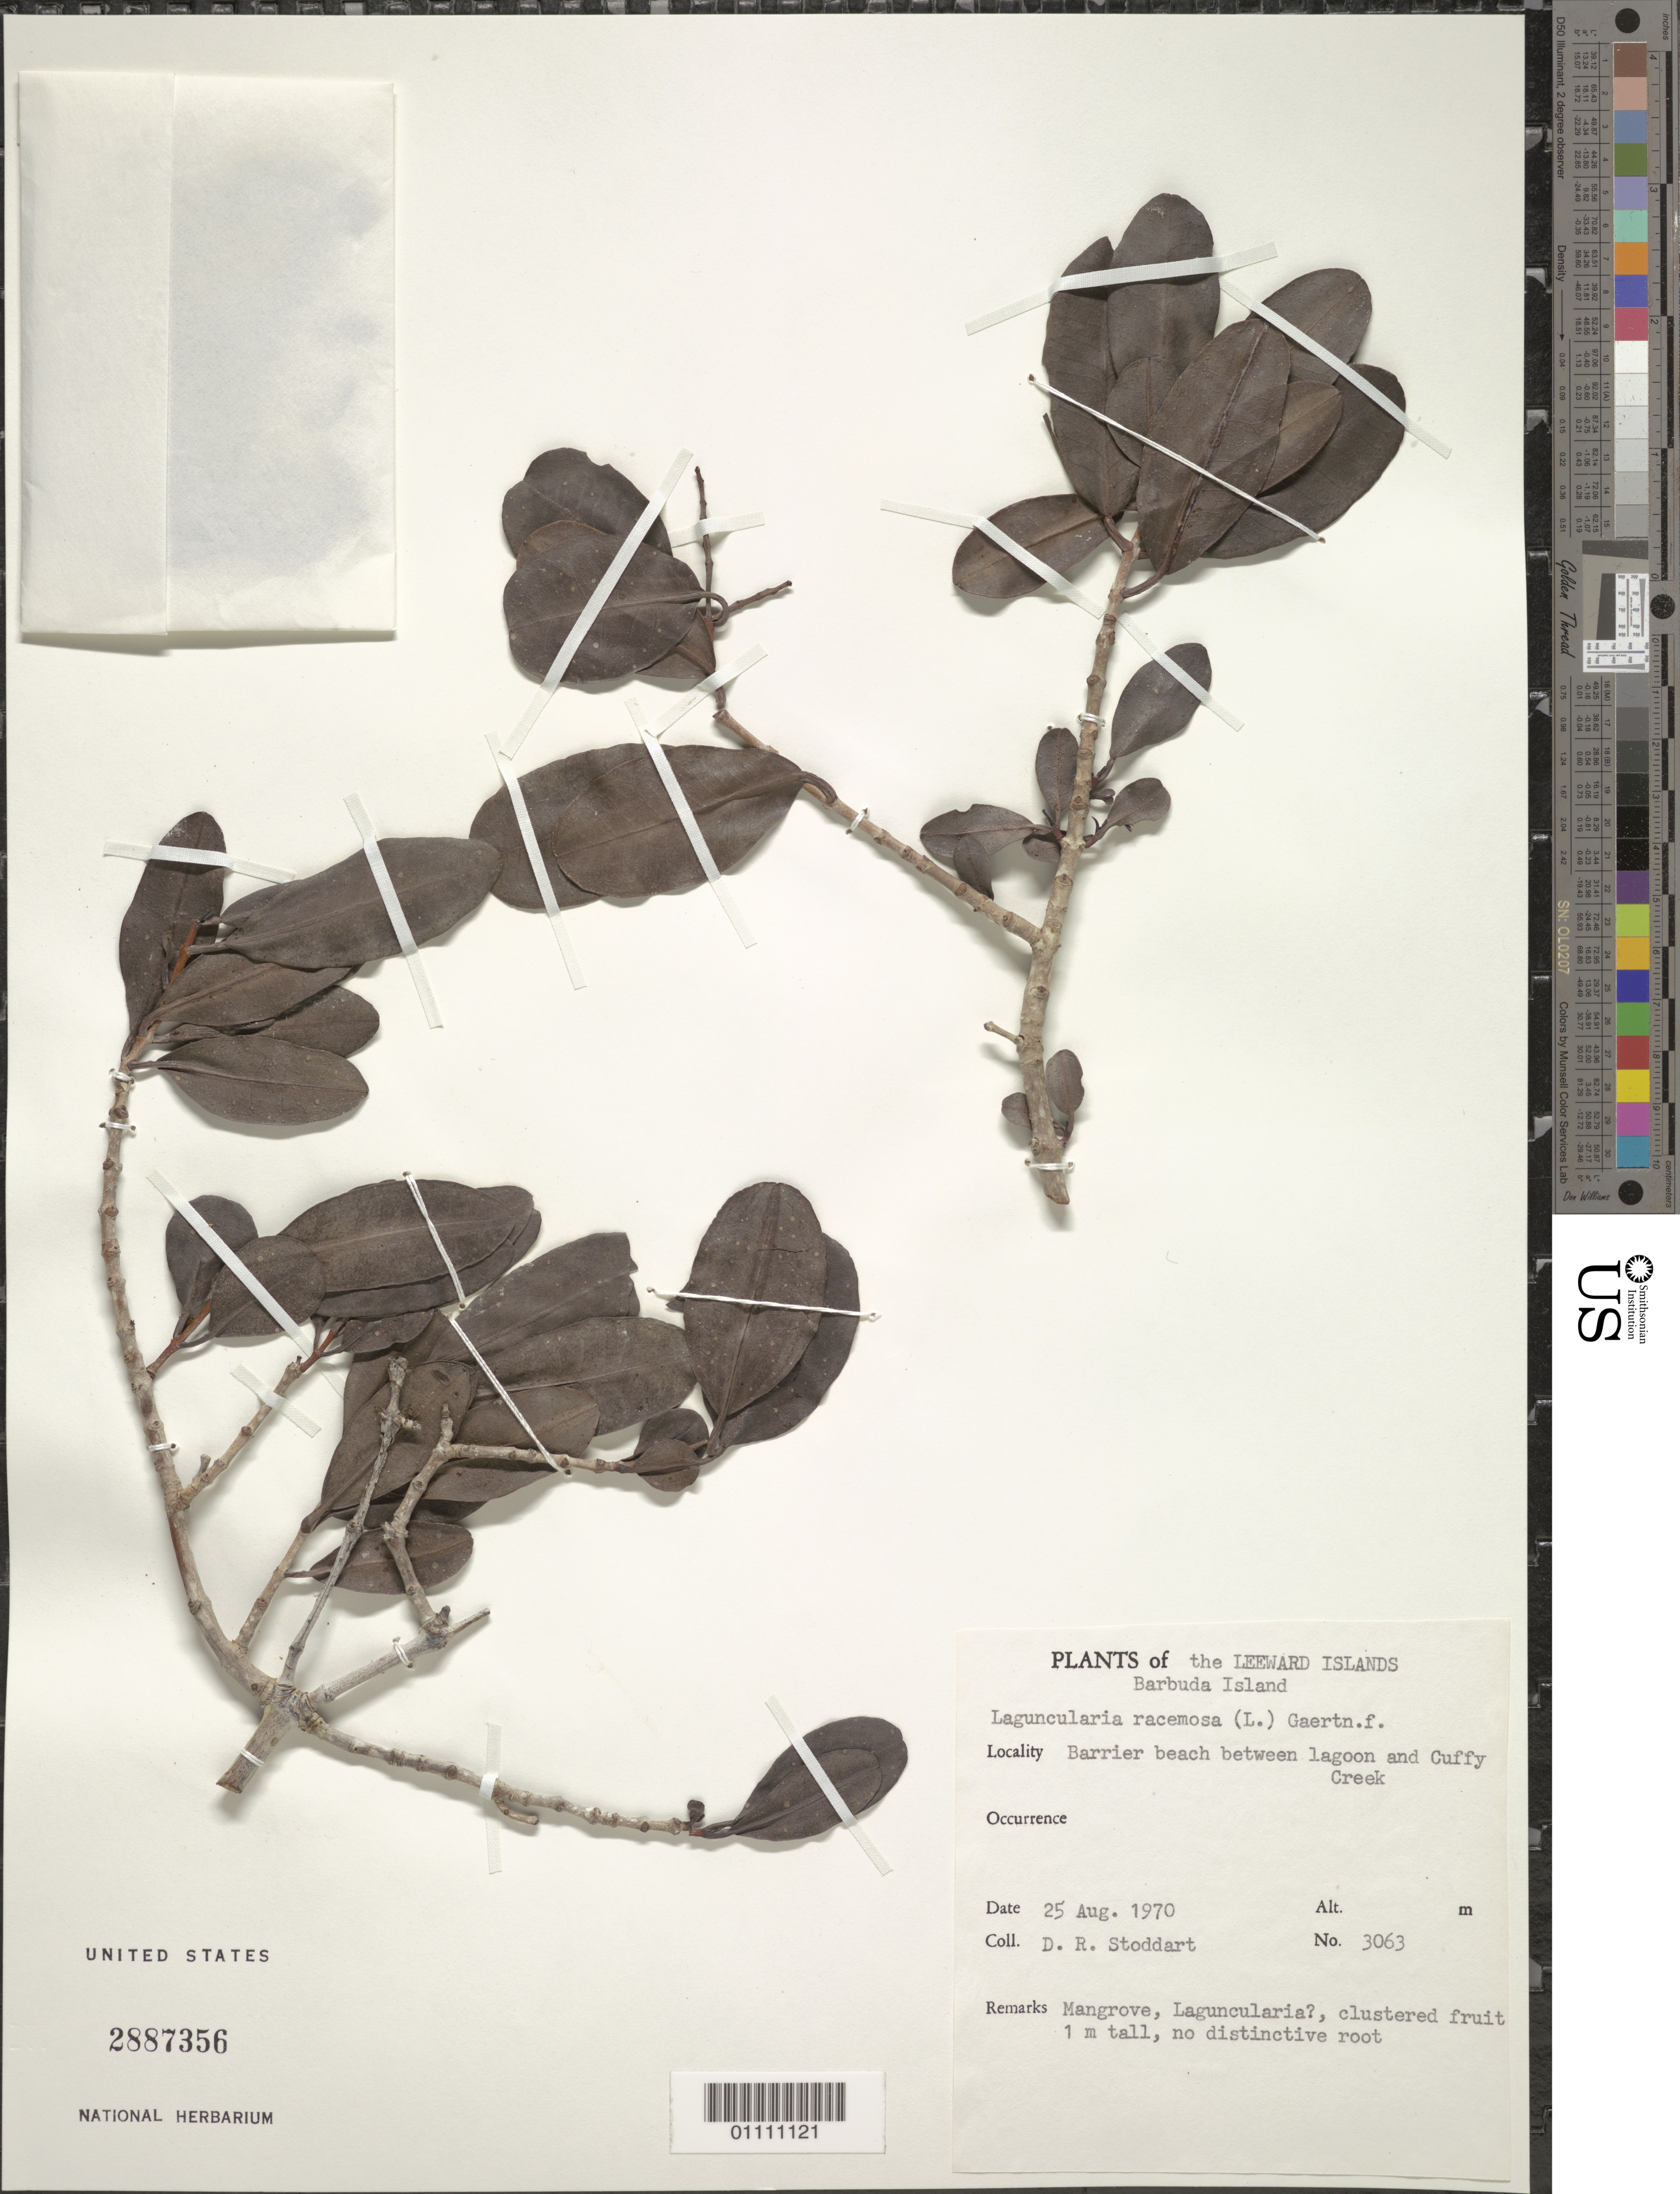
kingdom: Plantae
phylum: Tracheophyta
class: Magnoliopsida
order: Myrtales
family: Combretaceae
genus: Laguncularia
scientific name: Laguncularia racemosa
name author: (L.) C.F. Gaertn.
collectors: D. R. Stoddart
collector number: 3063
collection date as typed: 25 Aug 1970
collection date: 1970-08-25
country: Antigua and Barbuda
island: Barbuda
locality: Leeward Islands. Barrier beach between lagoon and Cuffy Creek.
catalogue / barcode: US 2887356